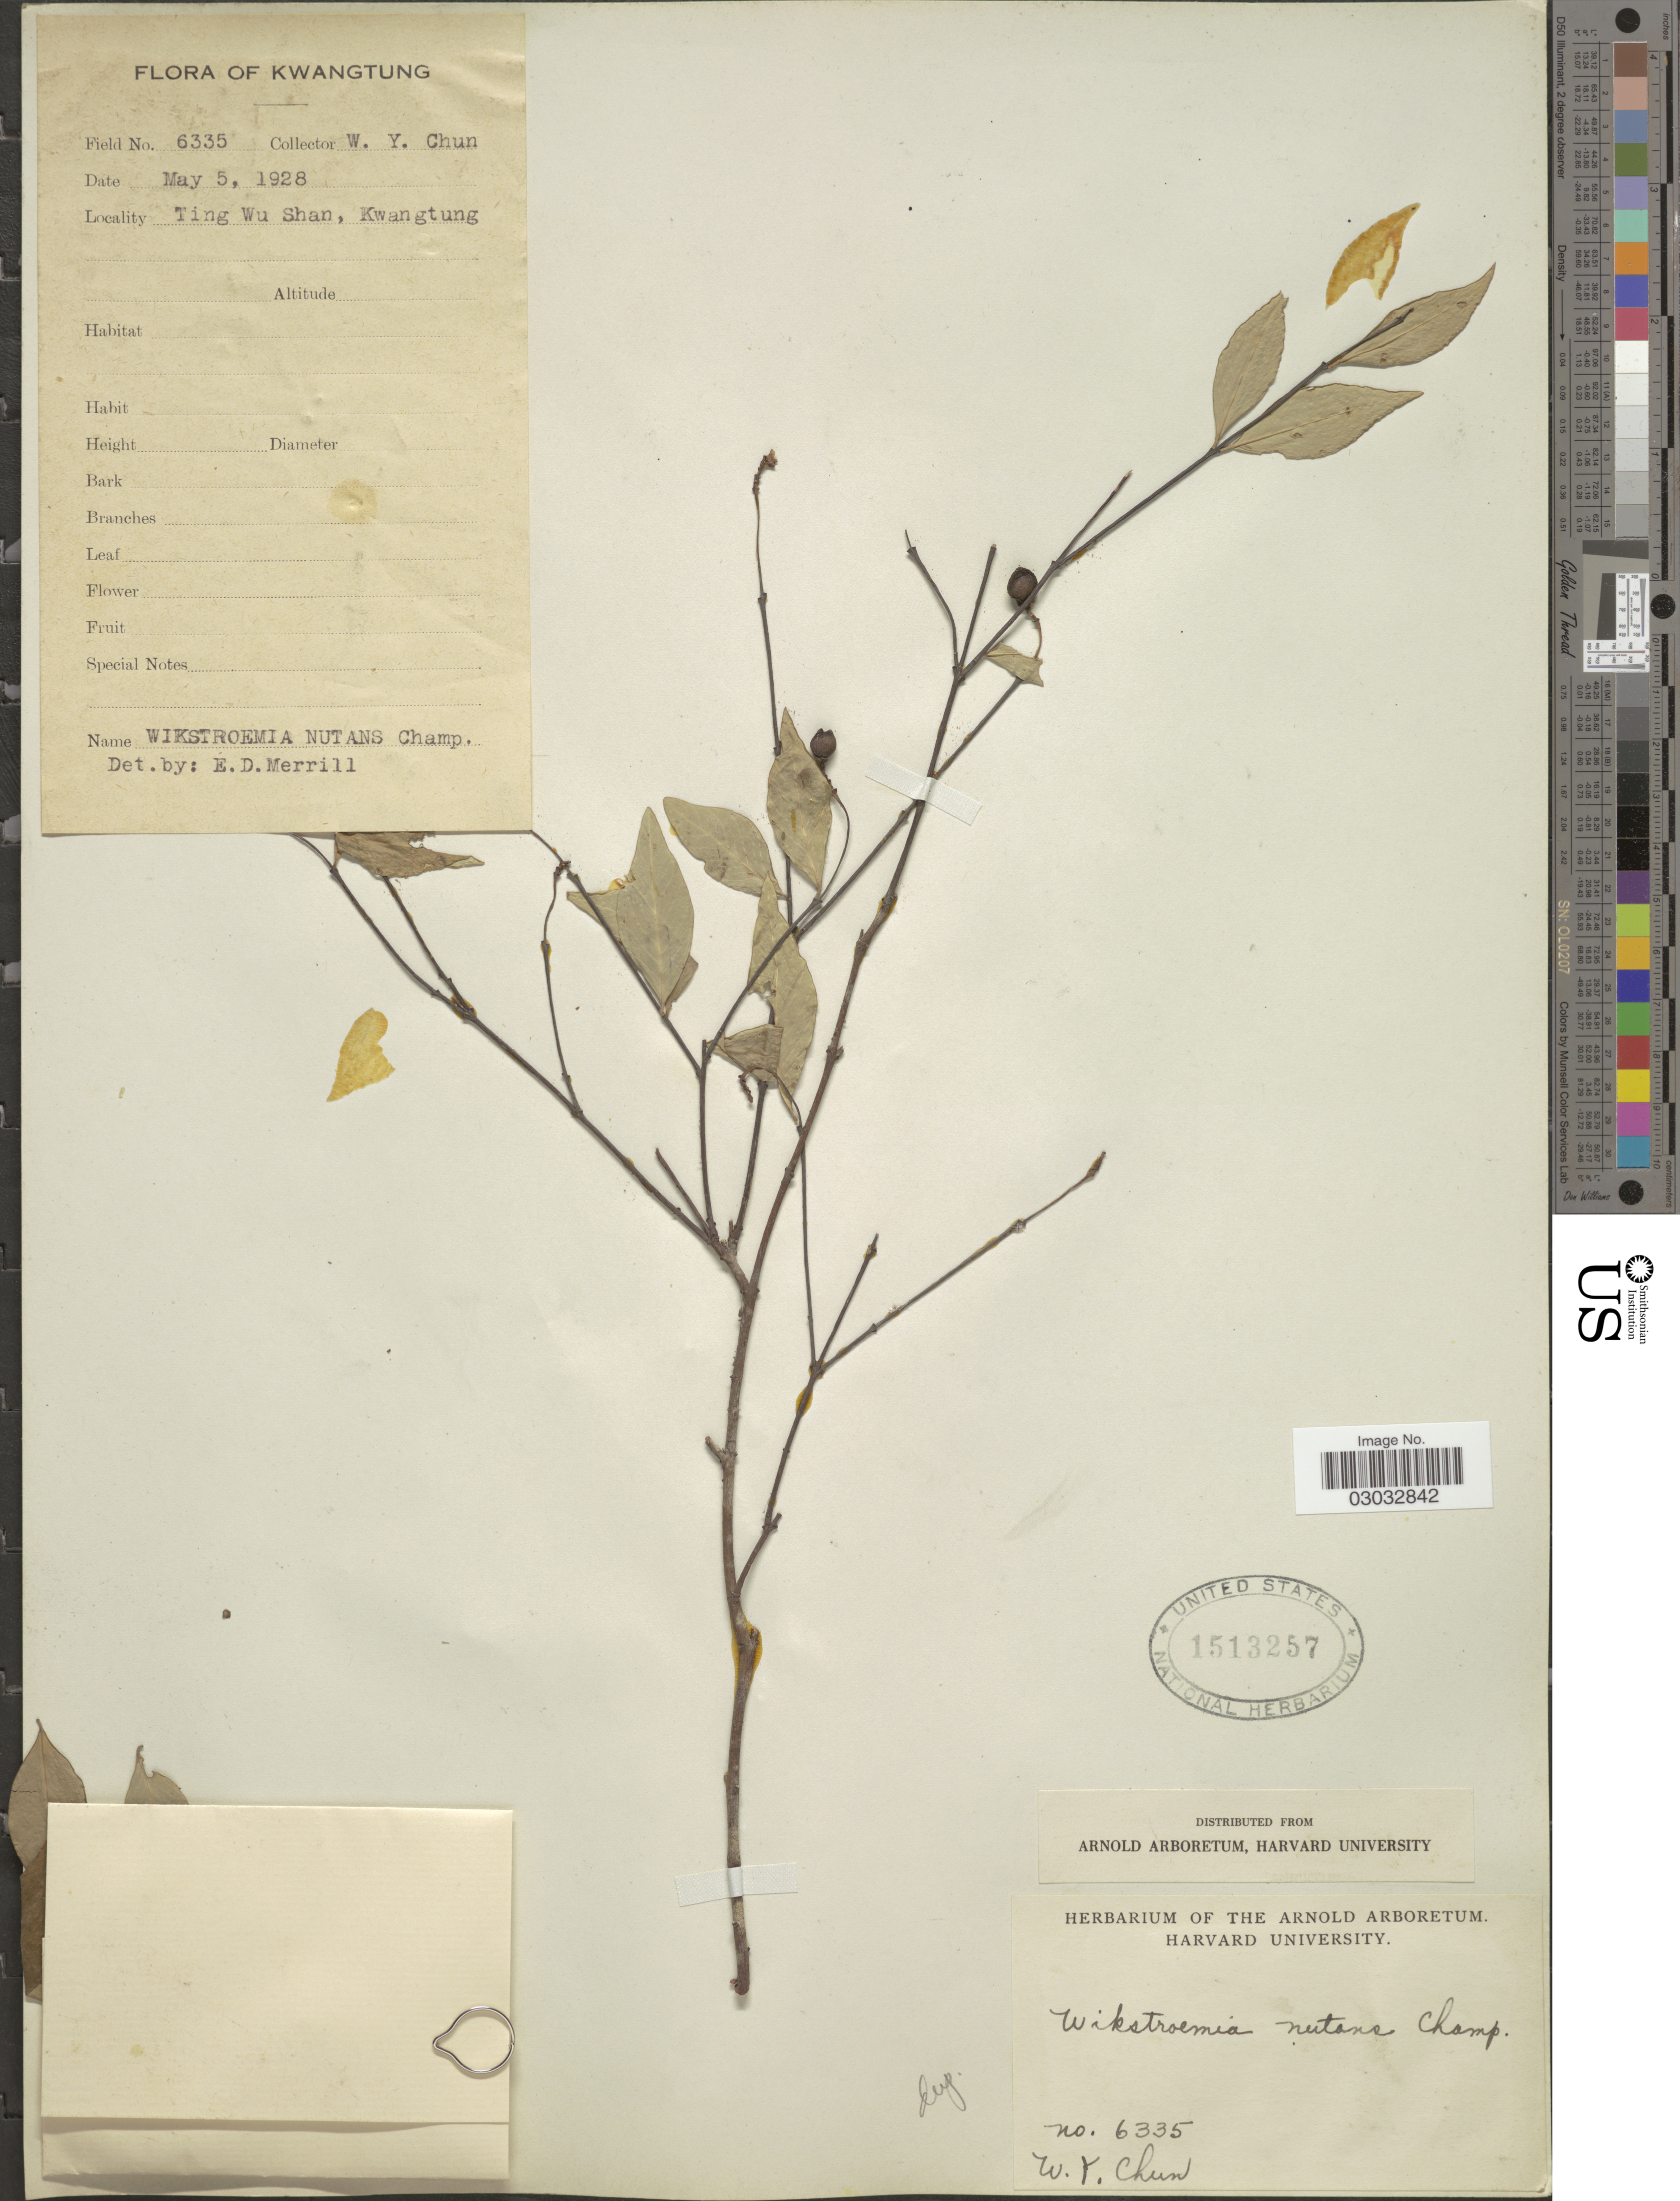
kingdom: Plantae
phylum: Tracheophyta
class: Magnoliopsida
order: Malvales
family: Thymelaeaceae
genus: Wikstroemia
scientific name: Wikstroemia nutans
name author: Champ. ex Benth.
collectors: W. Y. Chun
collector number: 6335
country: China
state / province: Guangdong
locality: Kwangtung. Ting Wu Shan.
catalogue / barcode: US 1513257